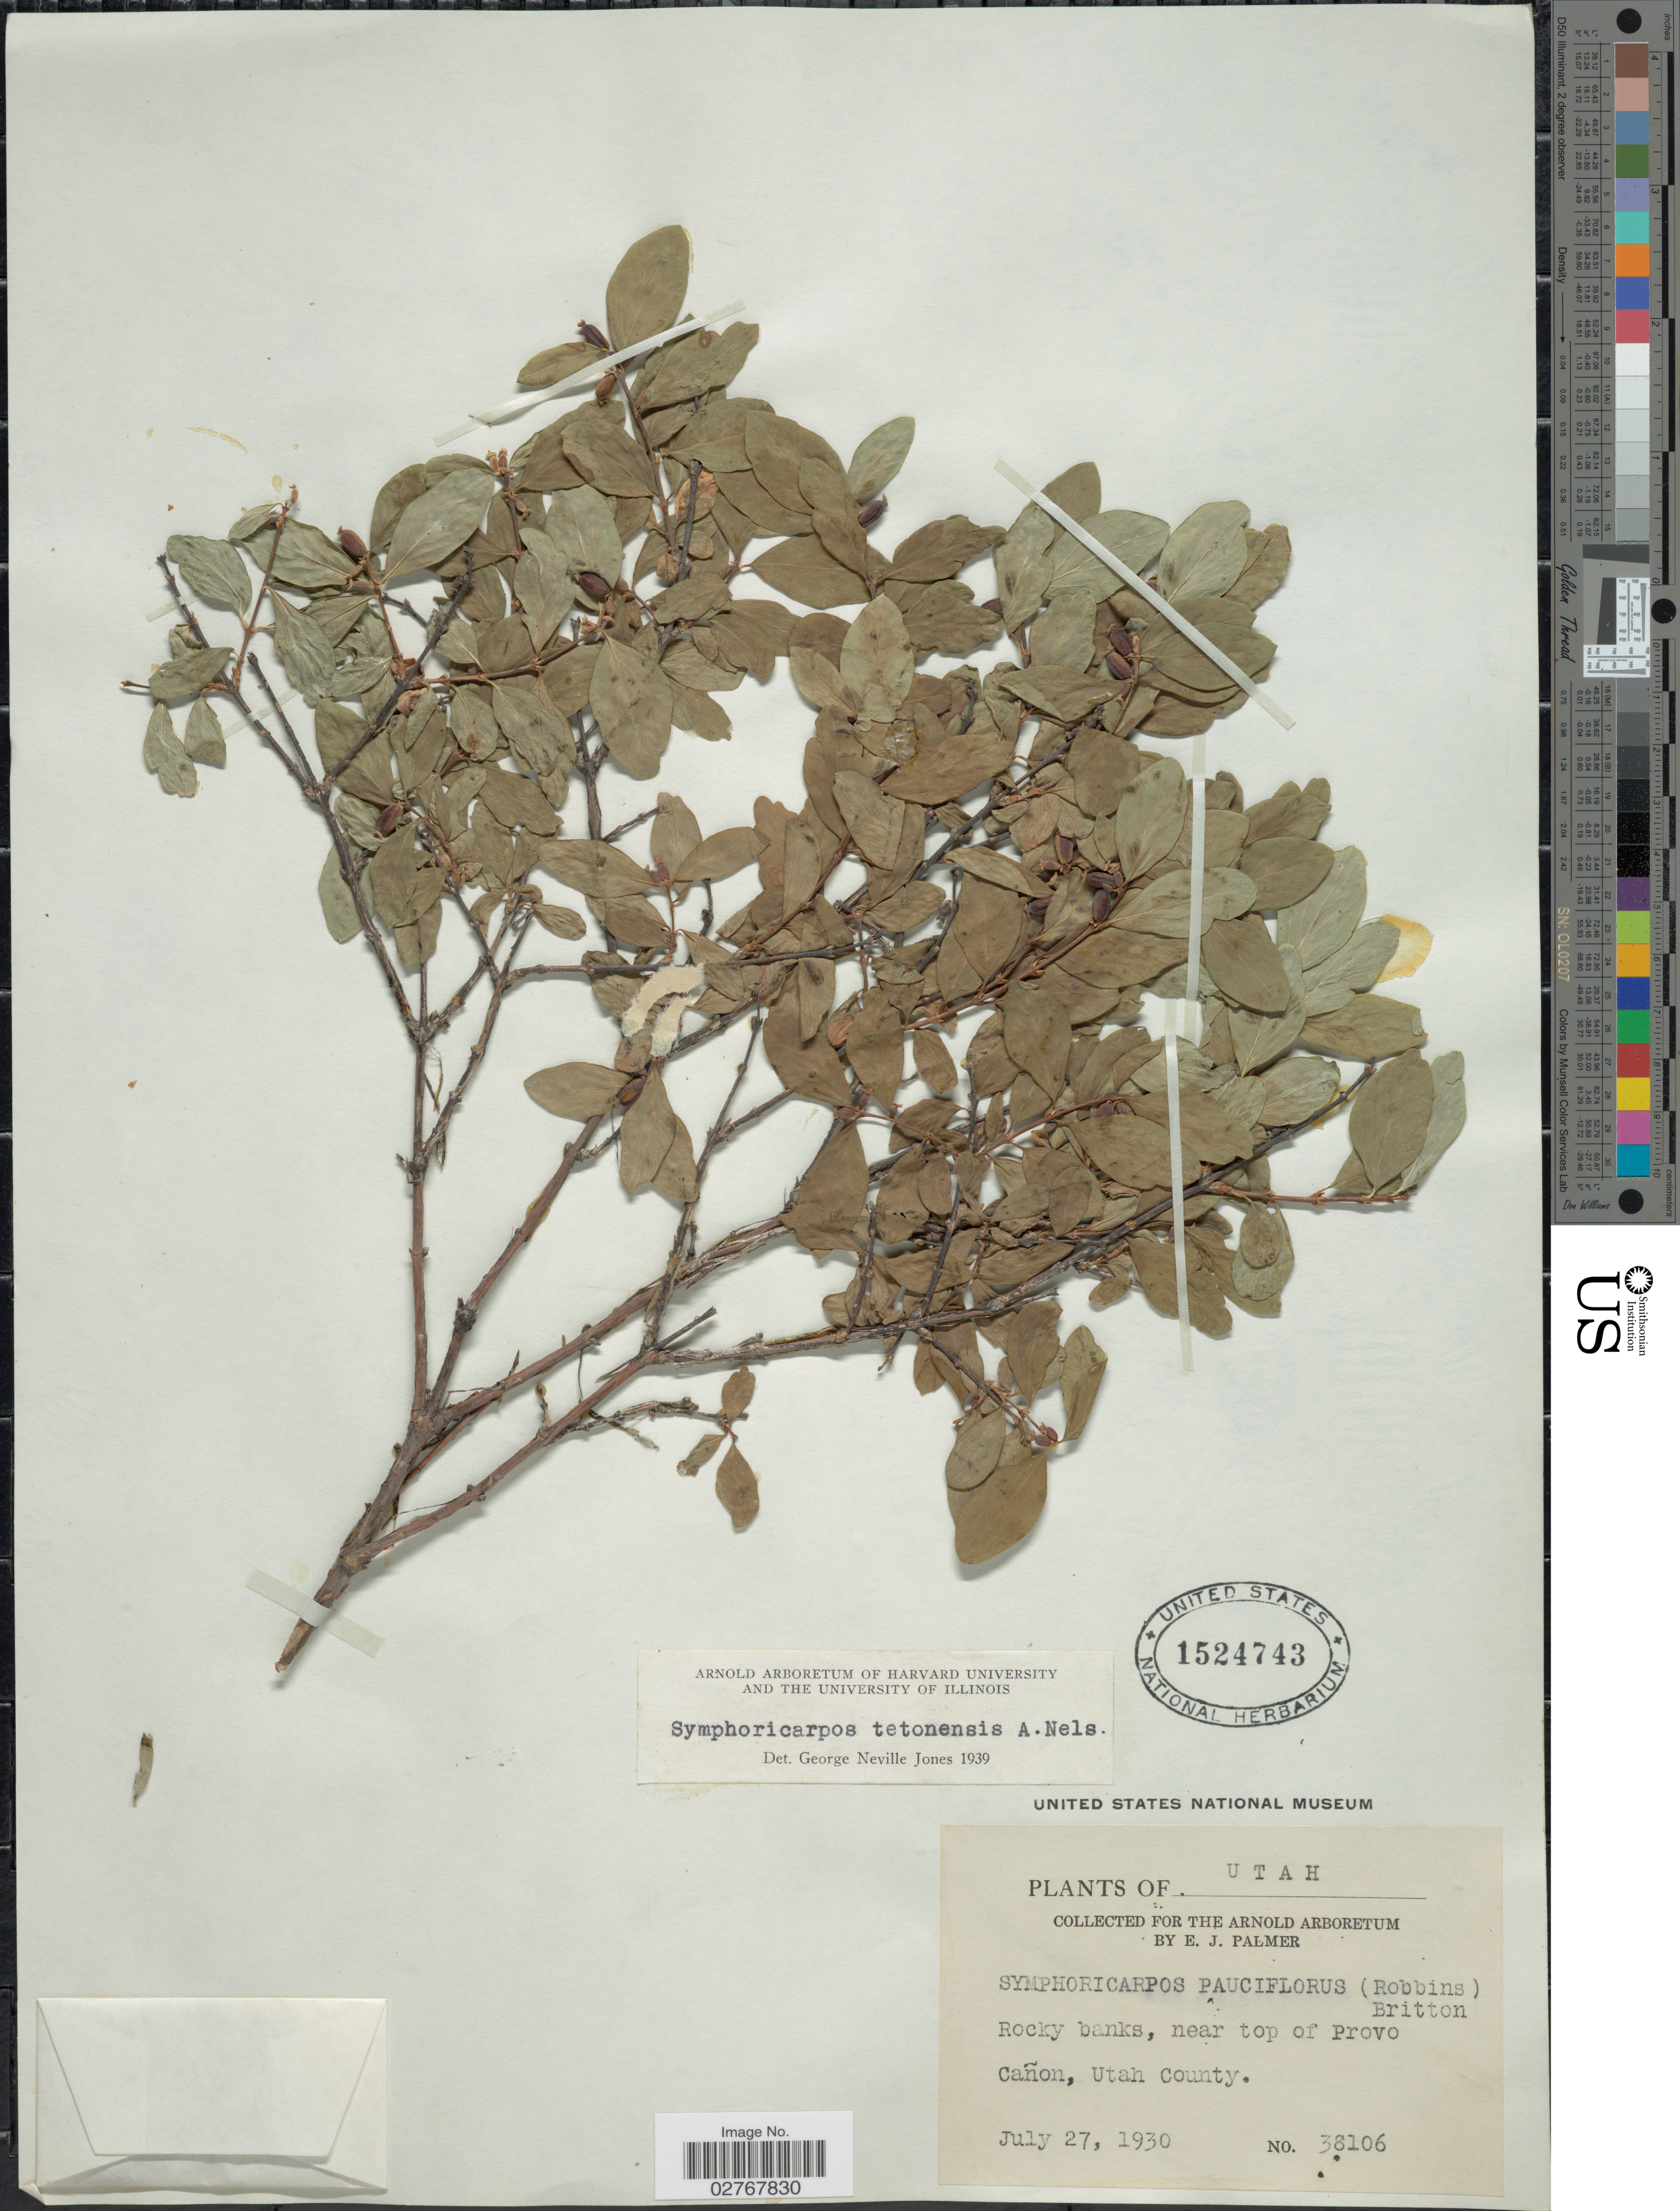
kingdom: Plantae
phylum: Tracheophyta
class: Magnoliopsida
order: Dipsacales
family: Caprifoliaceae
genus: Symphoricarpos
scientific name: Symphoricarpos tetonensis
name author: A. Nelson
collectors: E. J. Palmer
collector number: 38106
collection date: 1930-07-27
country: United States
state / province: Utah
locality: Rocky banks, near top of Provo Cañon, Utah County.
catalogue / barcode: US 1524743